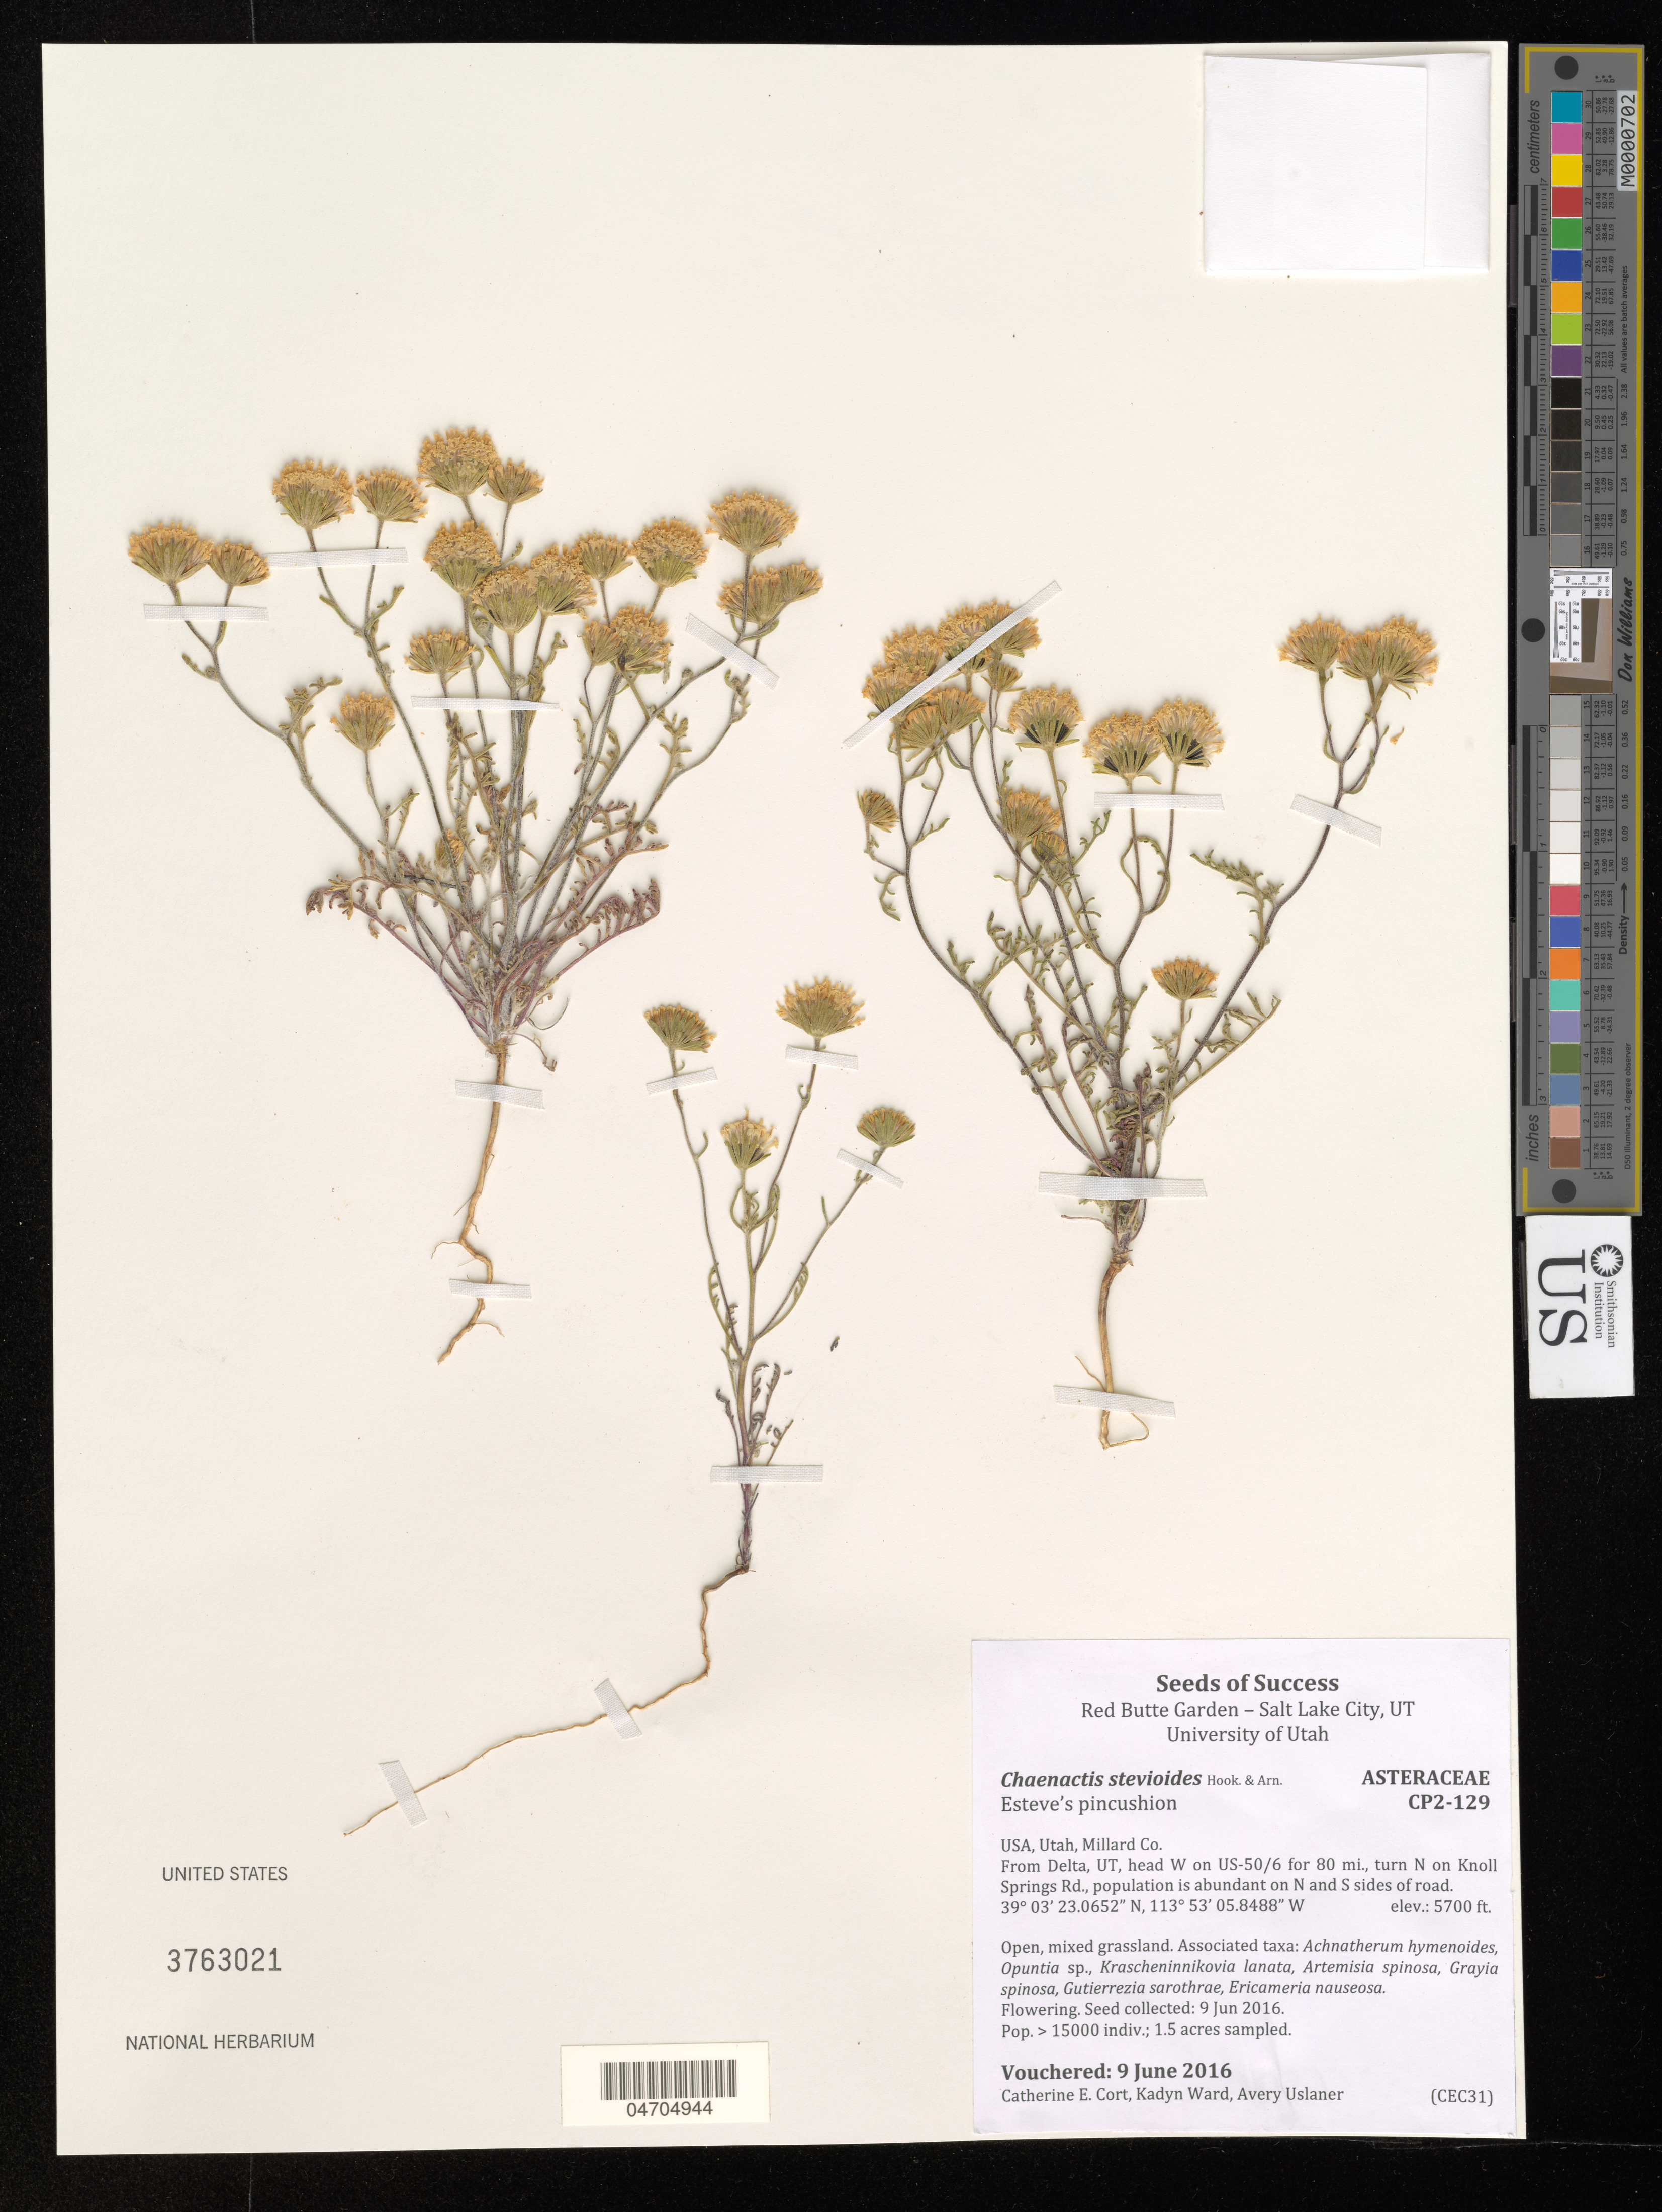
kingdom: Plantae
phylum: Tracheophyta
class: Magnoliopsida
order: Asterales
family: Asteraceae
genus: Chaenactis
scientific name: Chaenactis stevioides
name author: Hook. & Arn.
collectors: C. Cort, K. Ward & A. Uslaner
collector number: CEC31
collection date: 2016-06-09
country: United States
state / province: Utah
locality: Millard Co. From Delta, UT, head W on US-50/6 for 80 mi., turn N on Knoll Springs Rd., population is abundant on N and S sides of road.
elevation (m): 1737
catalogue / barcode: US 3763021